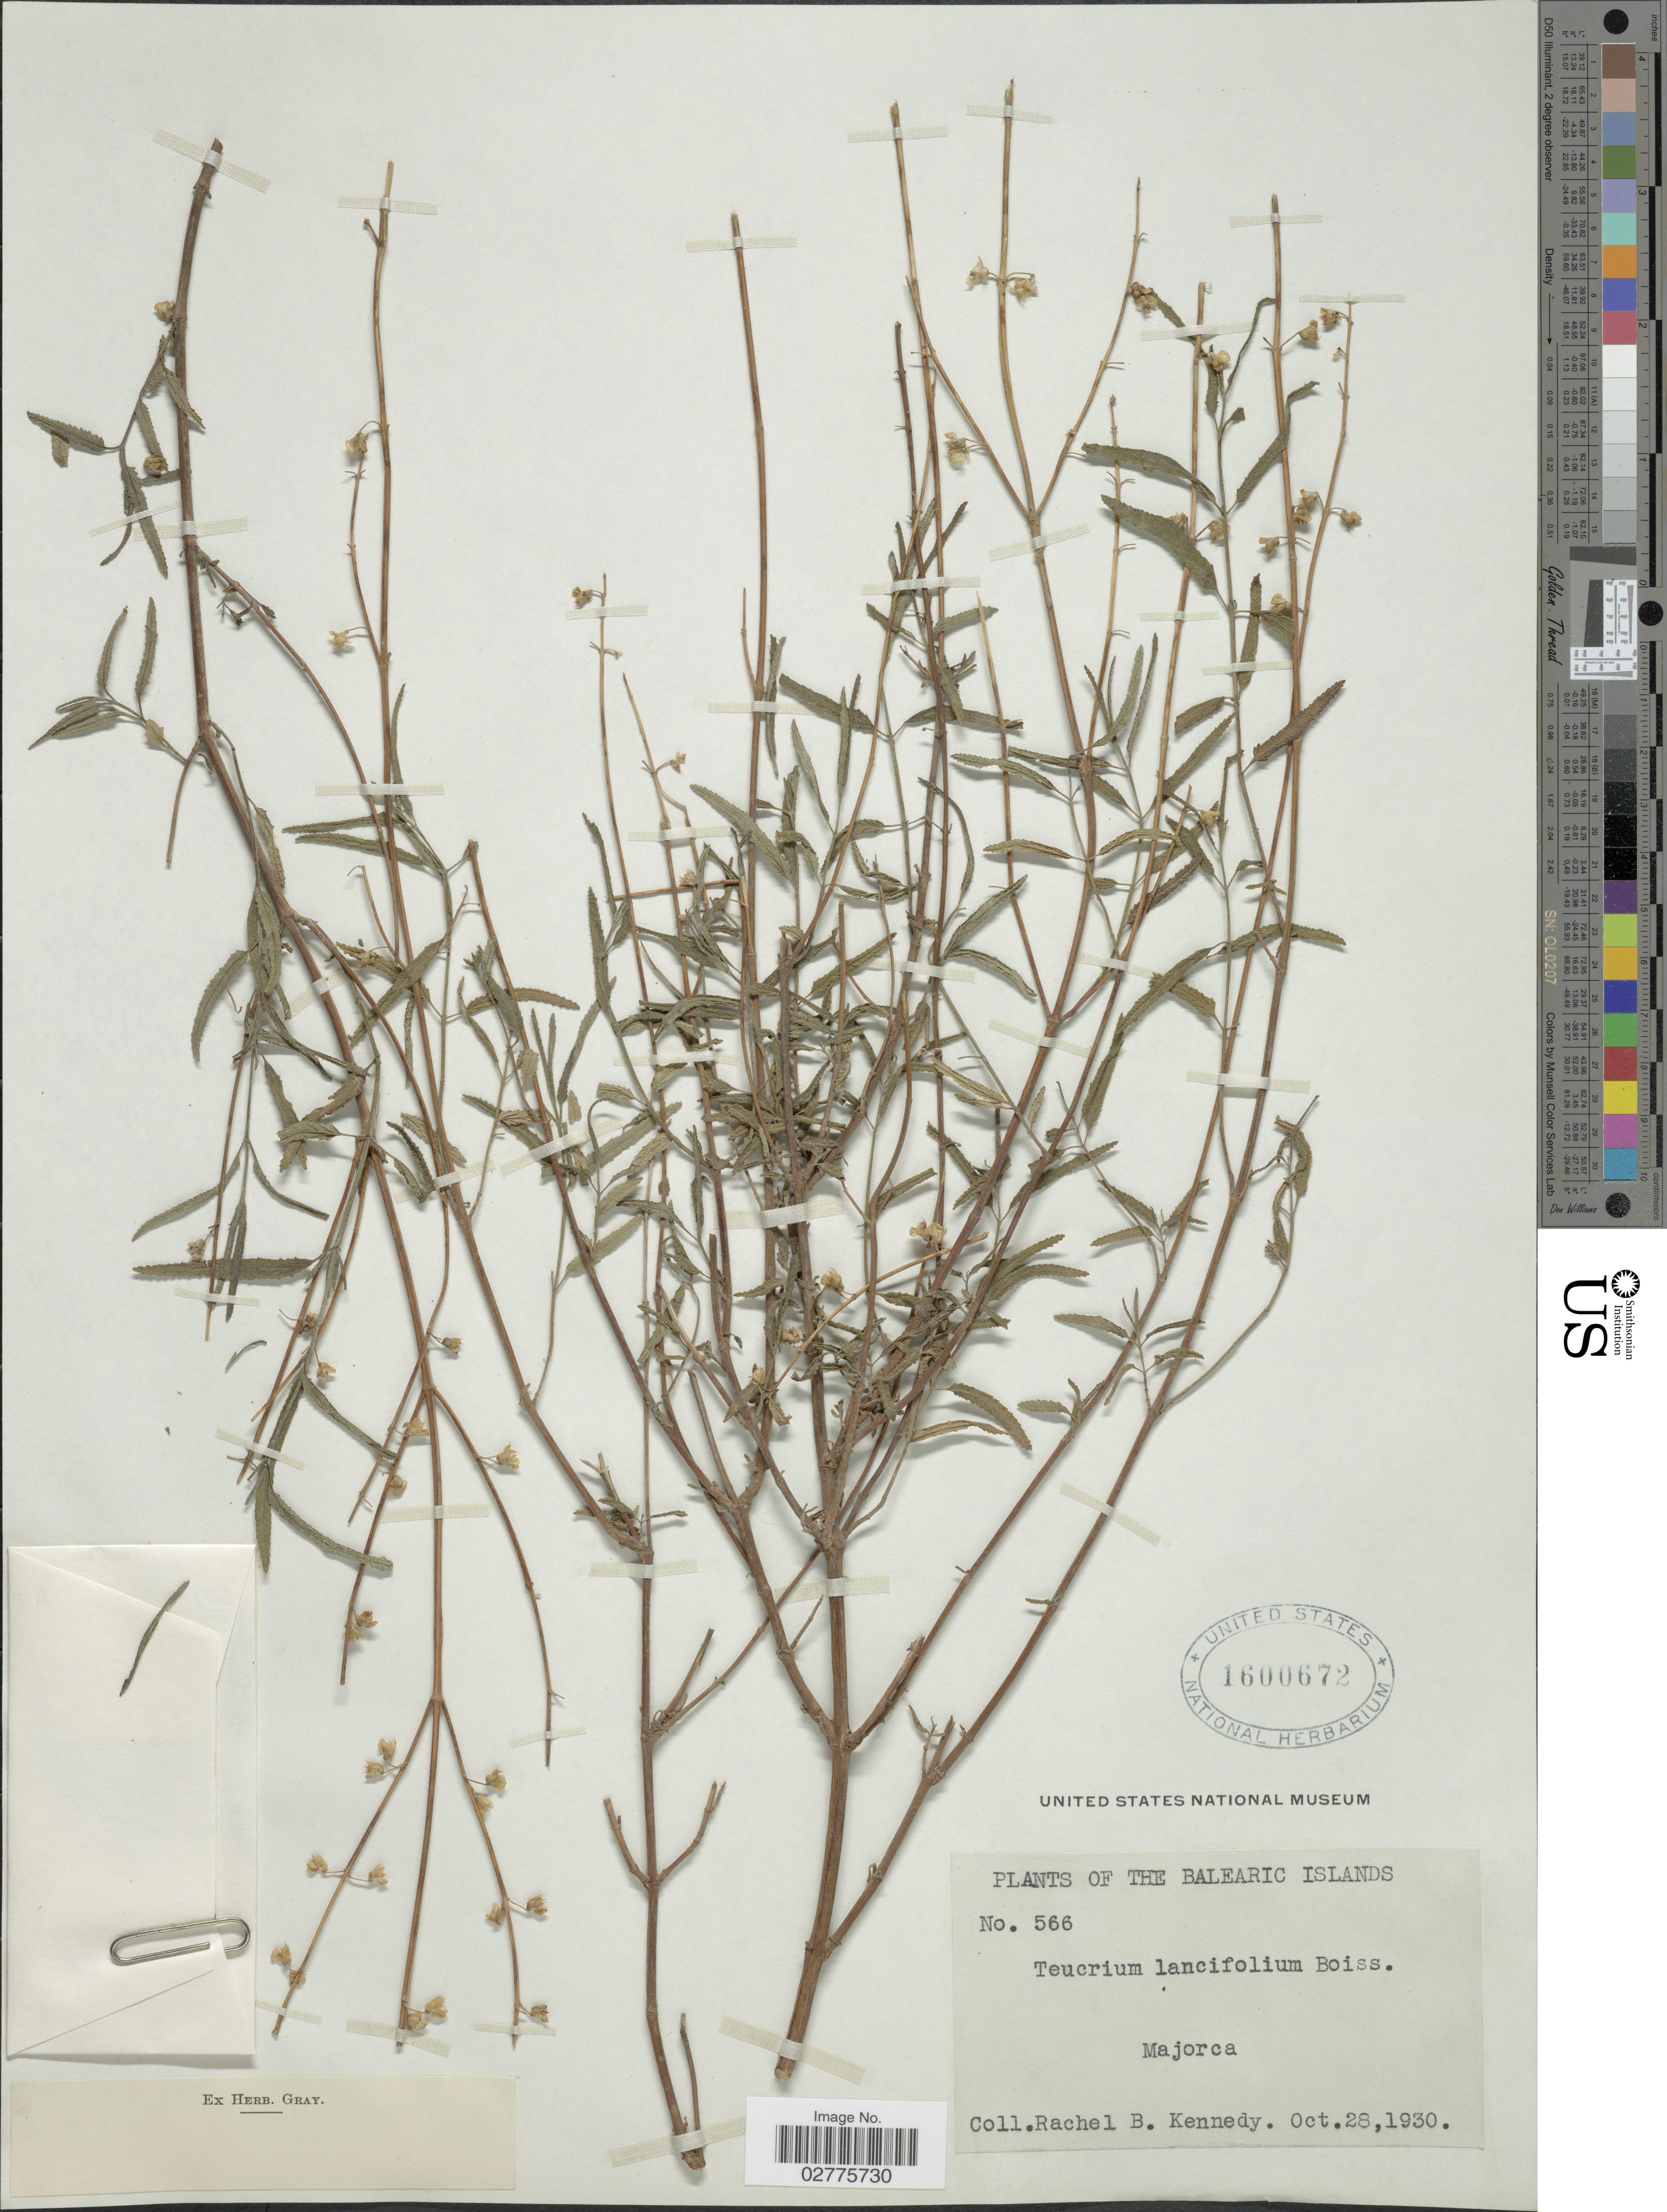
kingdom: Plantae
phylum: Tracheophyta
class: Magnoliopsida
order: Lamiales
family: Lamiaceae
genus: Teucrium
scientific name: Teucrium lancifolium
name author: (Moench) Boiss.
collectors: Kennedy, R.B.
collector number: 566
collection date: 1930-10-28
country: Spain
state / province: Islas Baleares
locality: The Balearic Islands, Majorca.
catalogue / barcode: US 1600672